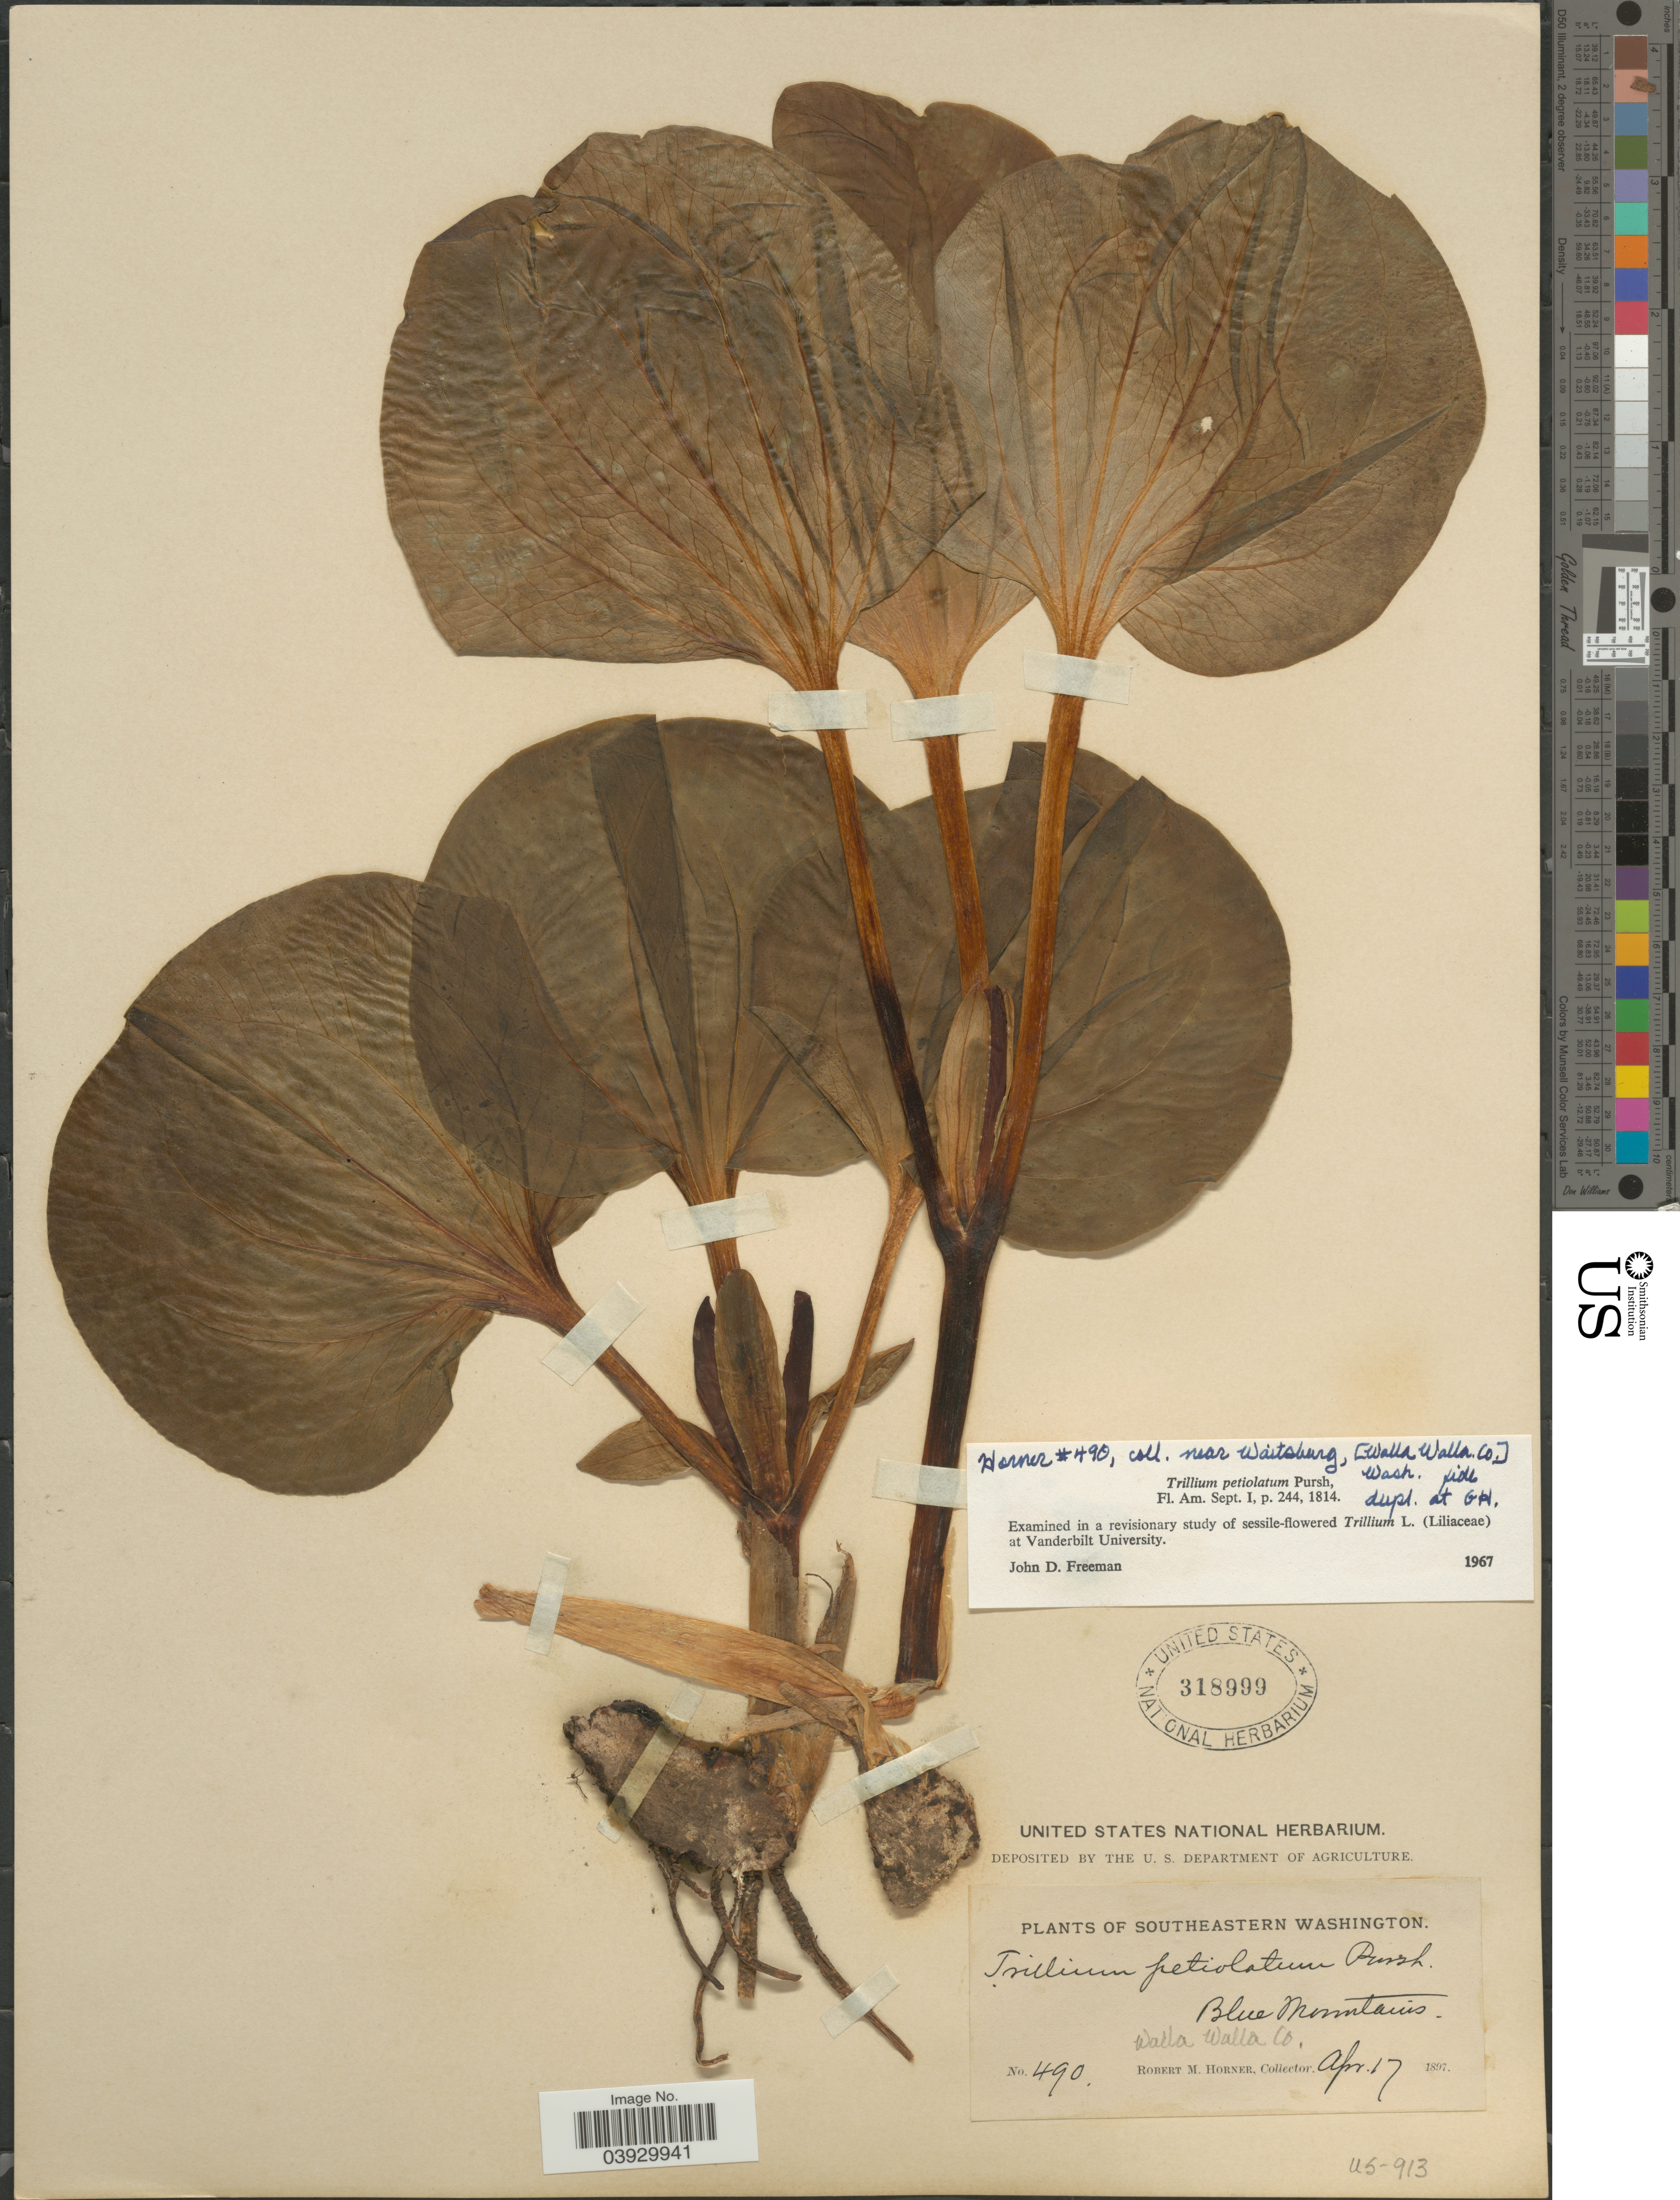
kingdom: Plantae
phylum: Tracheophyta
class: Liliopsida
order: Liliales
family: Melanthiaceae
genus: Trillium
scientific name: Trillium petiolatum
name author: Pursh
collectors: R. Horner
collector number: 490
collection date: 1897-04-17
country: United States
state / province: Washington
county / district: Walla Walla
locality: Southeastern Washington. Blue Mountains. Walla Walla Co.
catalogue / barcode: US 318999